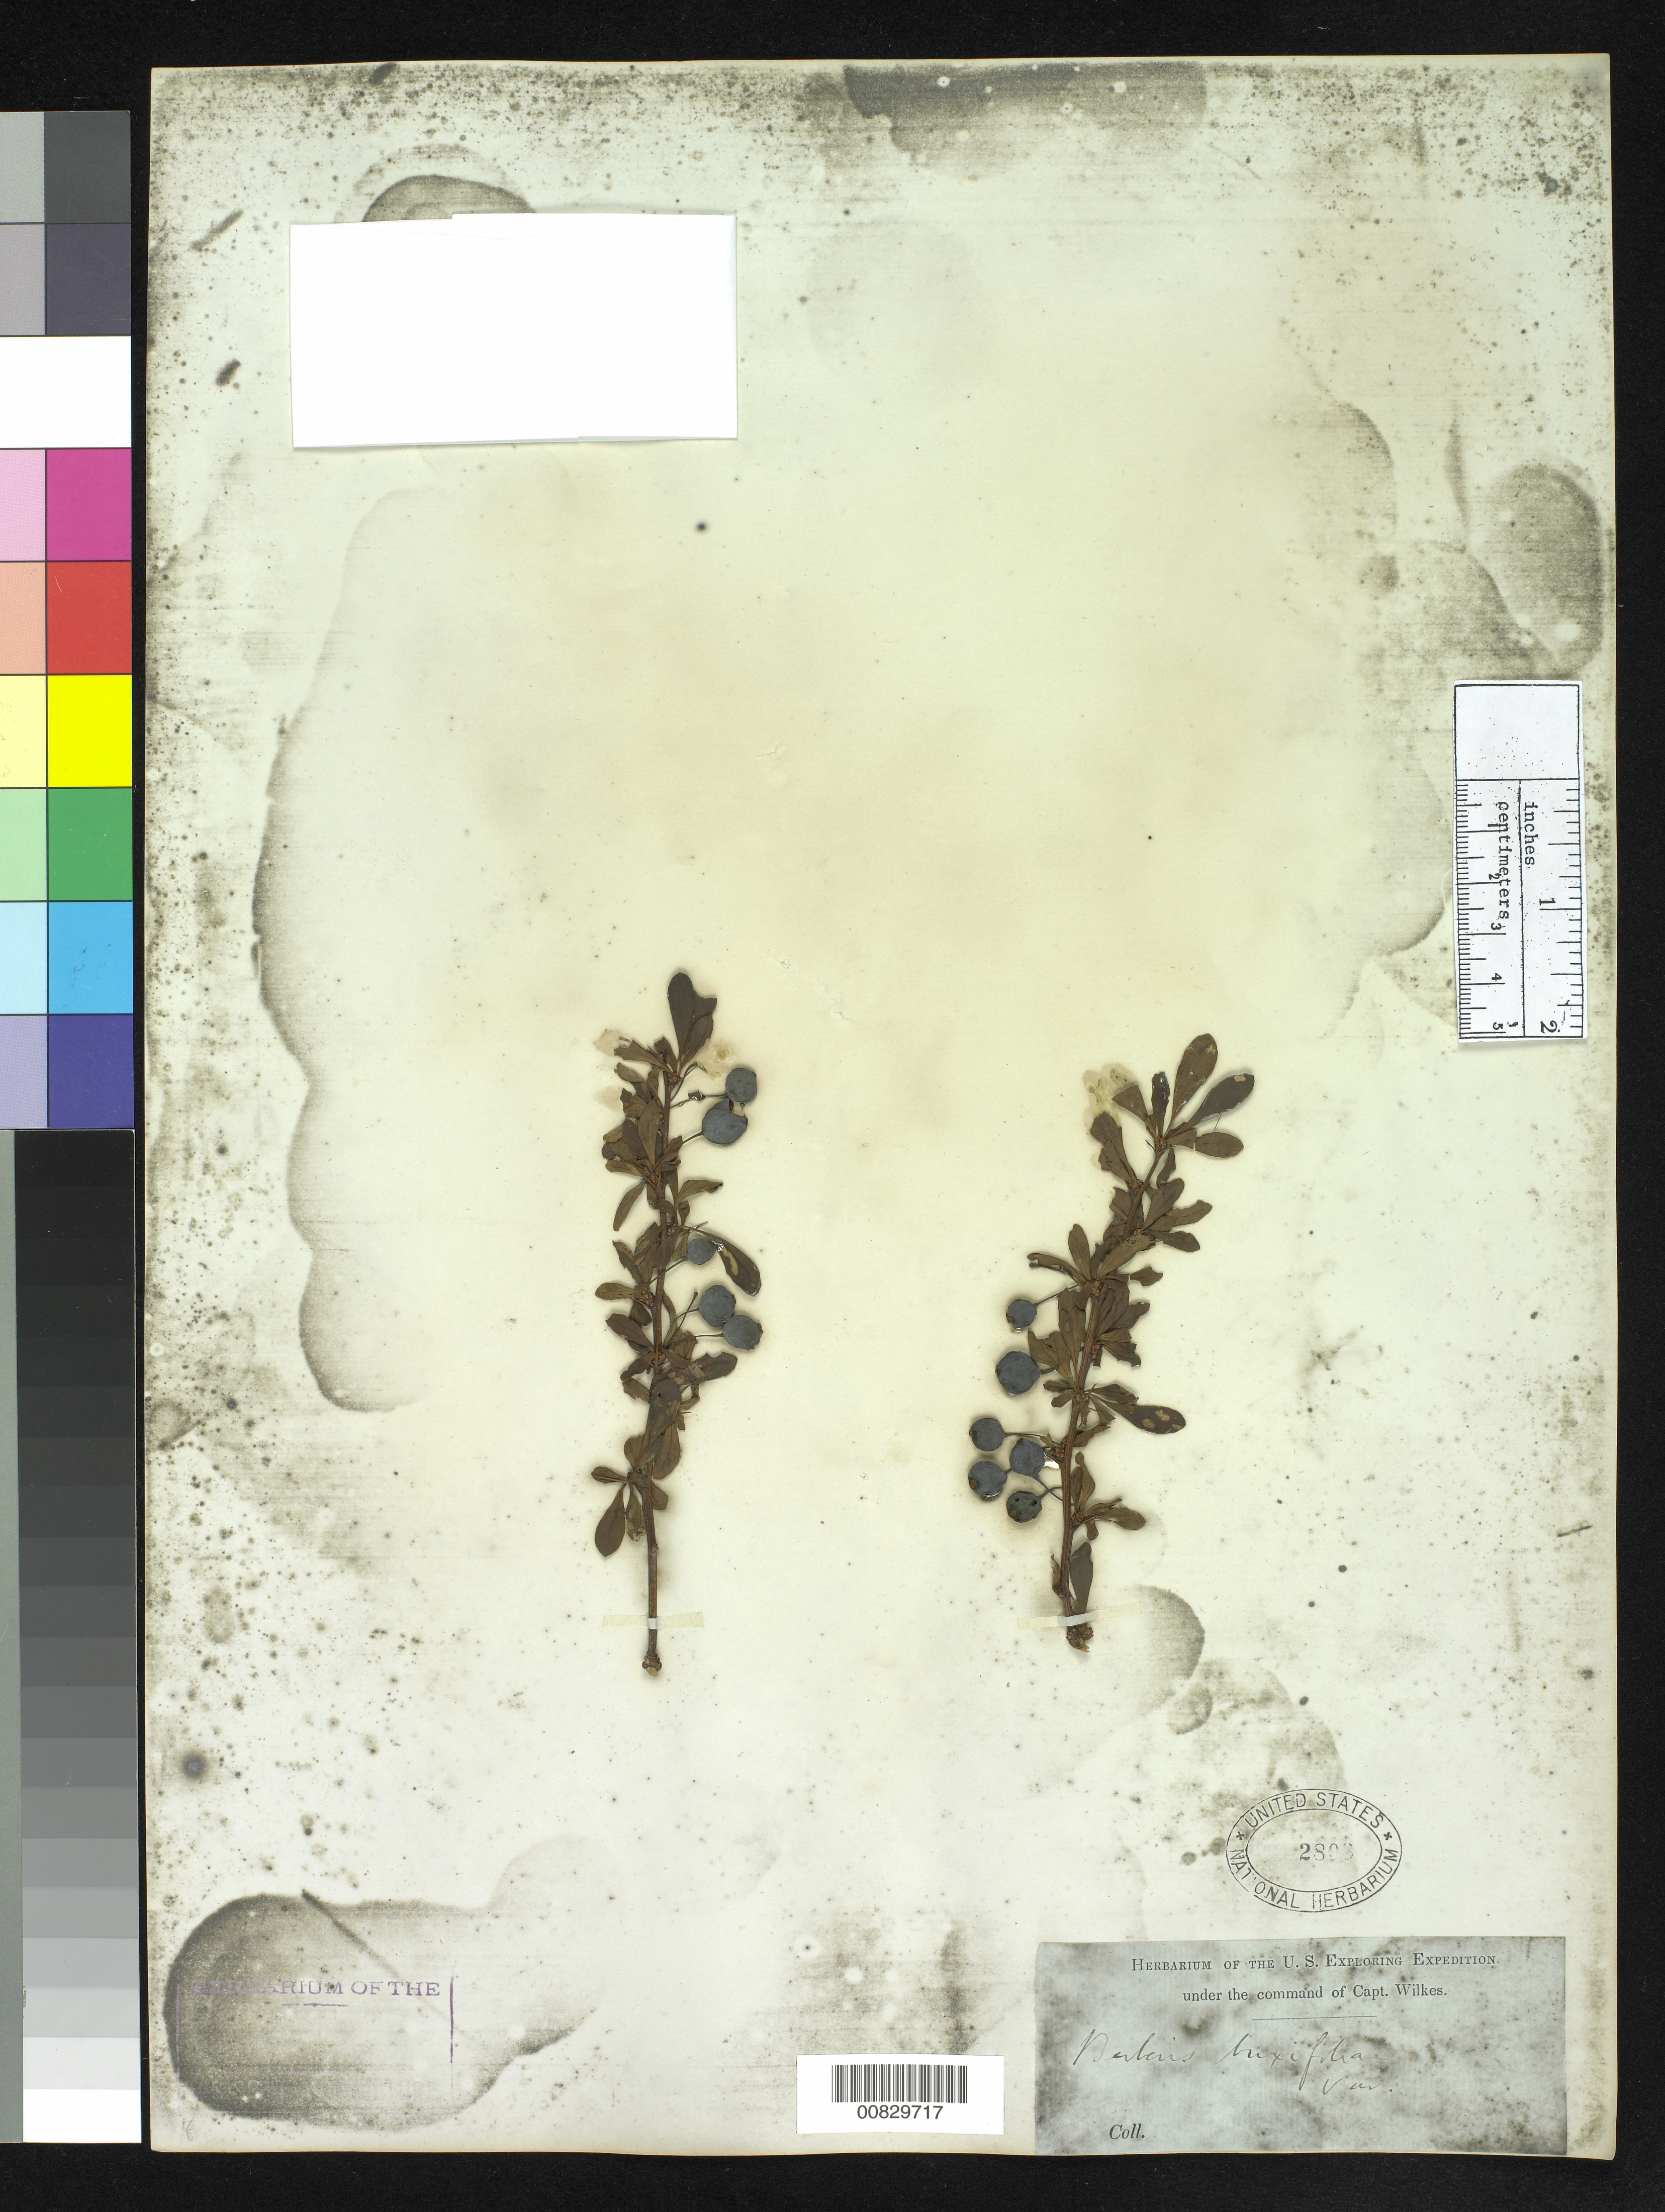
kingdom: Plantae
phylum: Tracheophyta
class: Magnoliopsida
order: Ranunculales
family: Berberidaceae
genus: Berberis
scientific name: Berberis buxifolia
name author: Lam.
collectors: Wilkes Explor. Exped.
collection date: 1838/1842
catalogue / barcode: US 2803